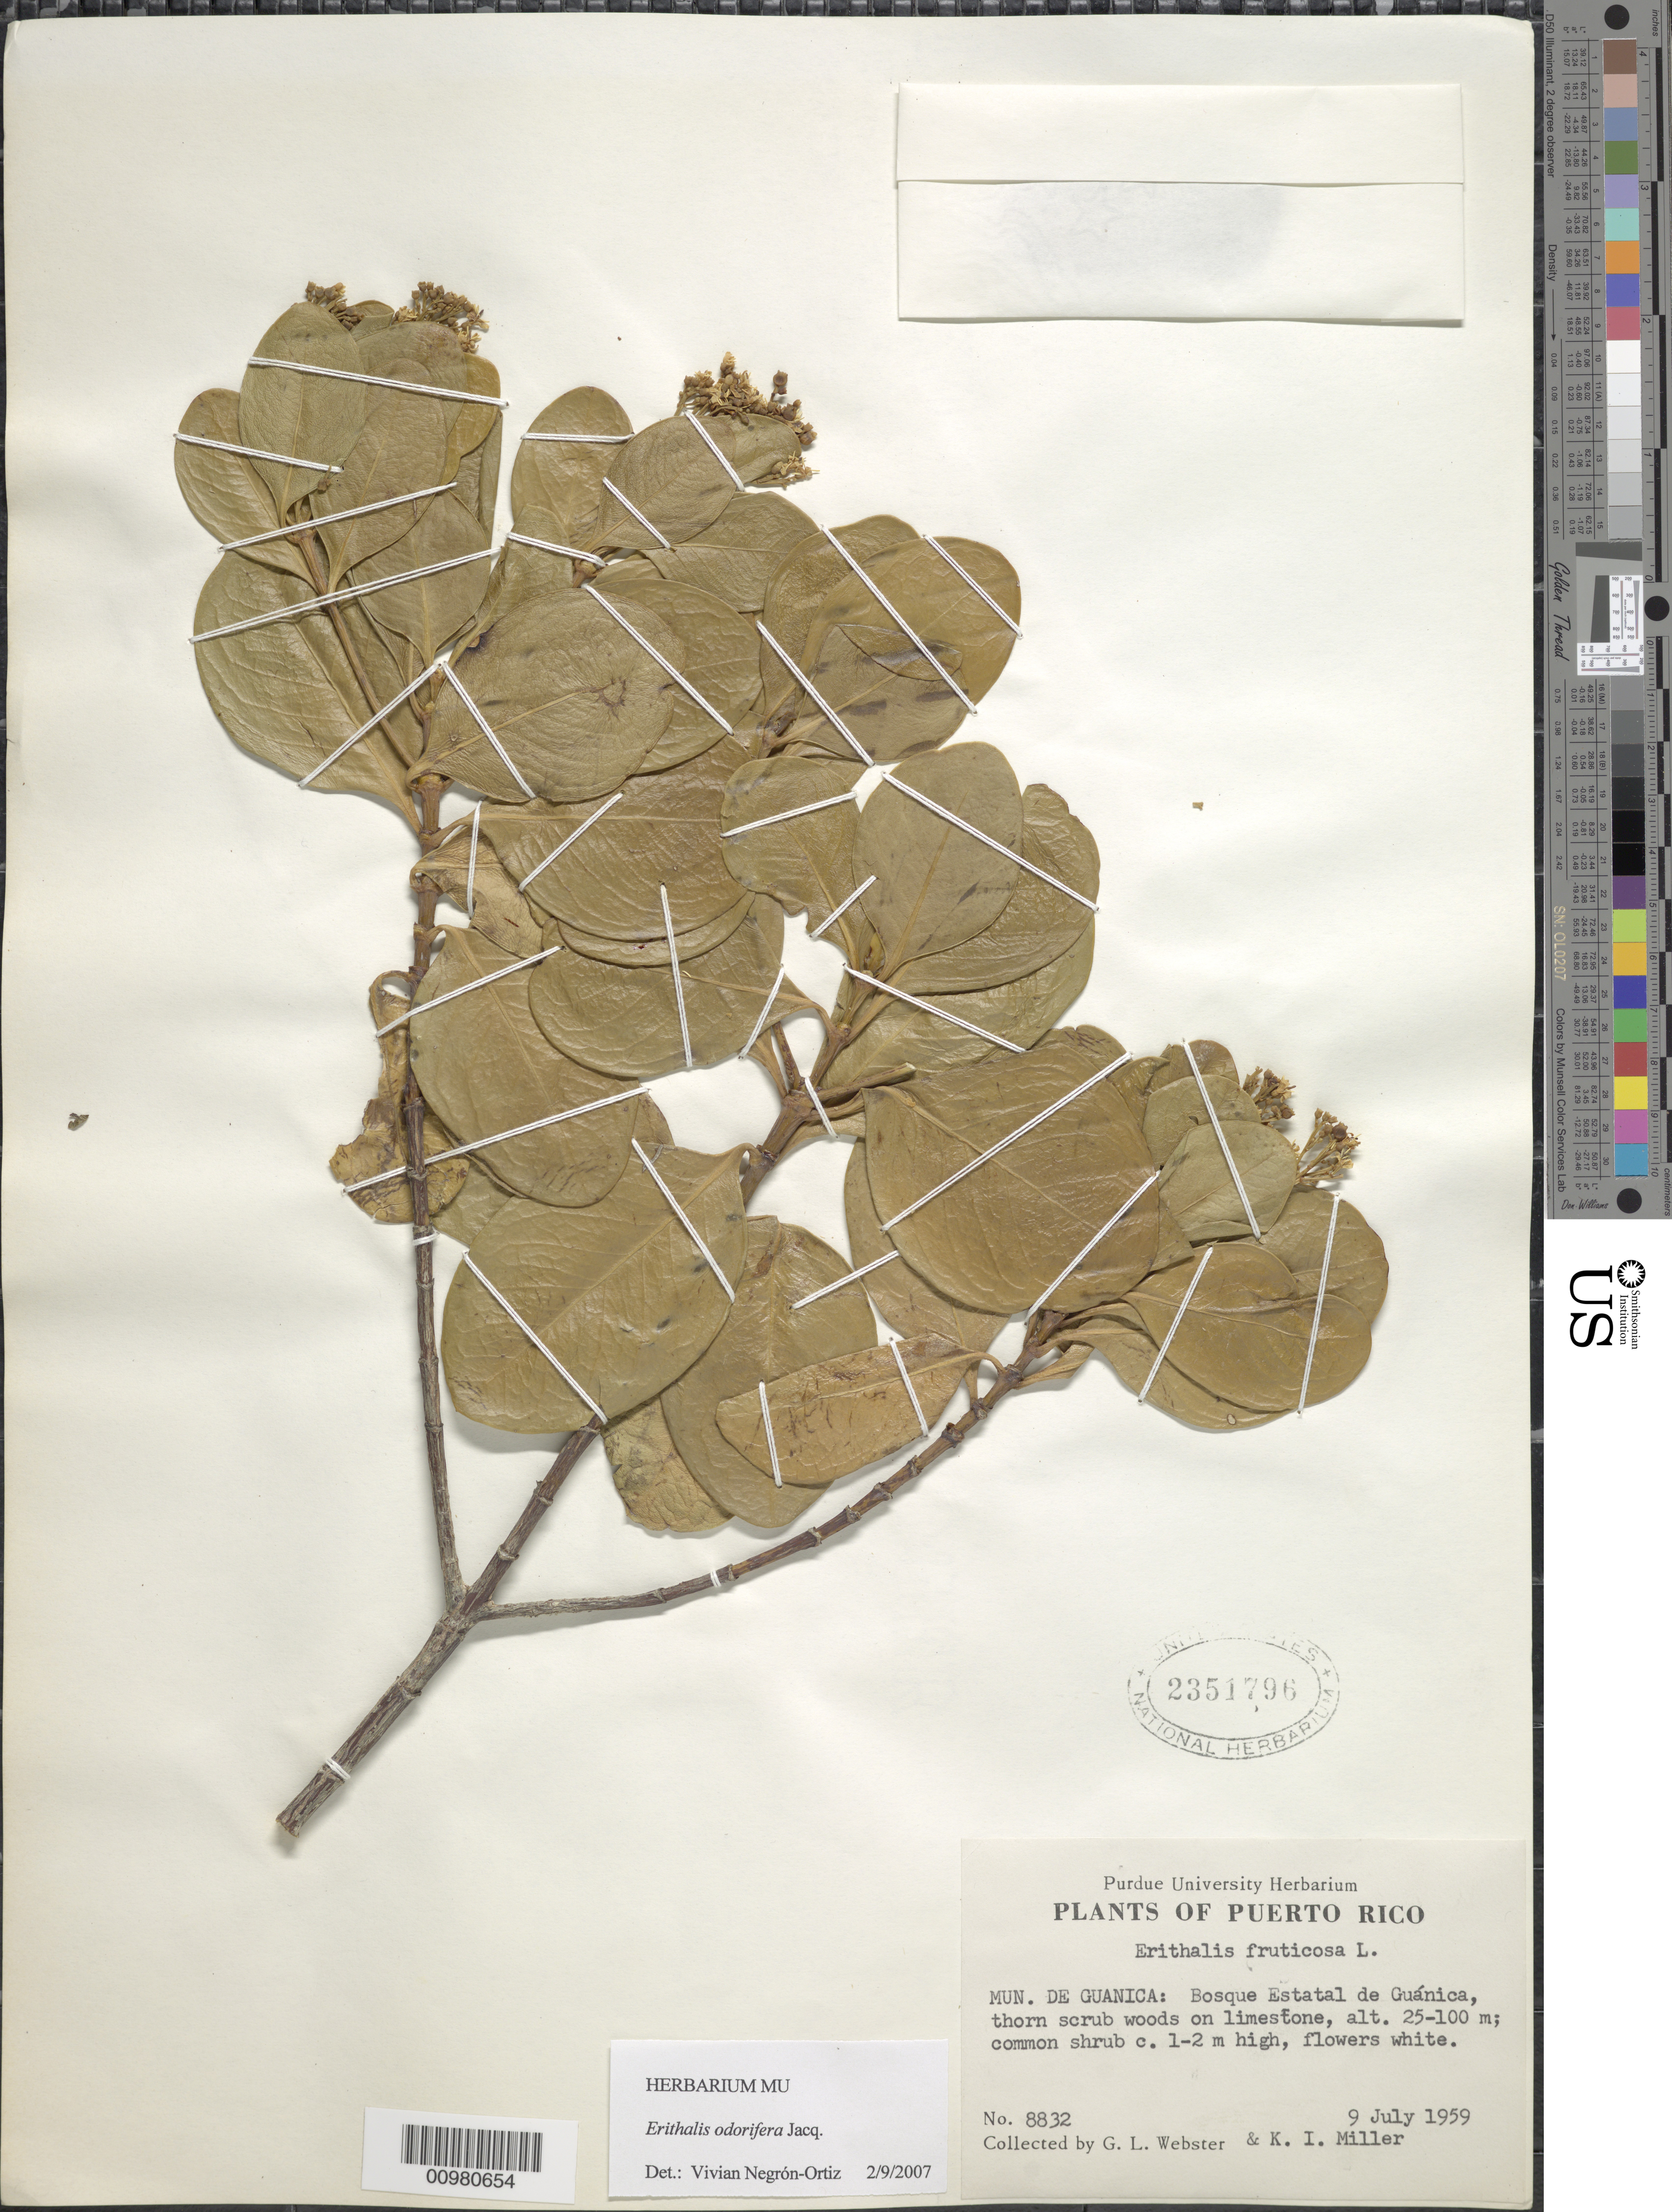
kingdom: Plantae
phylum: Tracheophyta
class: Magnoliopsida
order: Gentianales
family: Rubiaceae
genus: Erithalis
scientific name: Erithalis odorifera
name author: Jacq.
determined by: Negrón-Ortiz, V.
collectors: G. L. Webster & K. I. Miller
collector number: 8832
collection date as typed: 09 Jul 1959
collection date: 1959-07-09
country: Puerto Rico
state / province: Guanica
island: Puerto Rico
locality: Bosque Estatal de Guánica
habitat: Thorn scrub woods on limestone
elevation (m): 25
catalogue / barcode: US 2351796